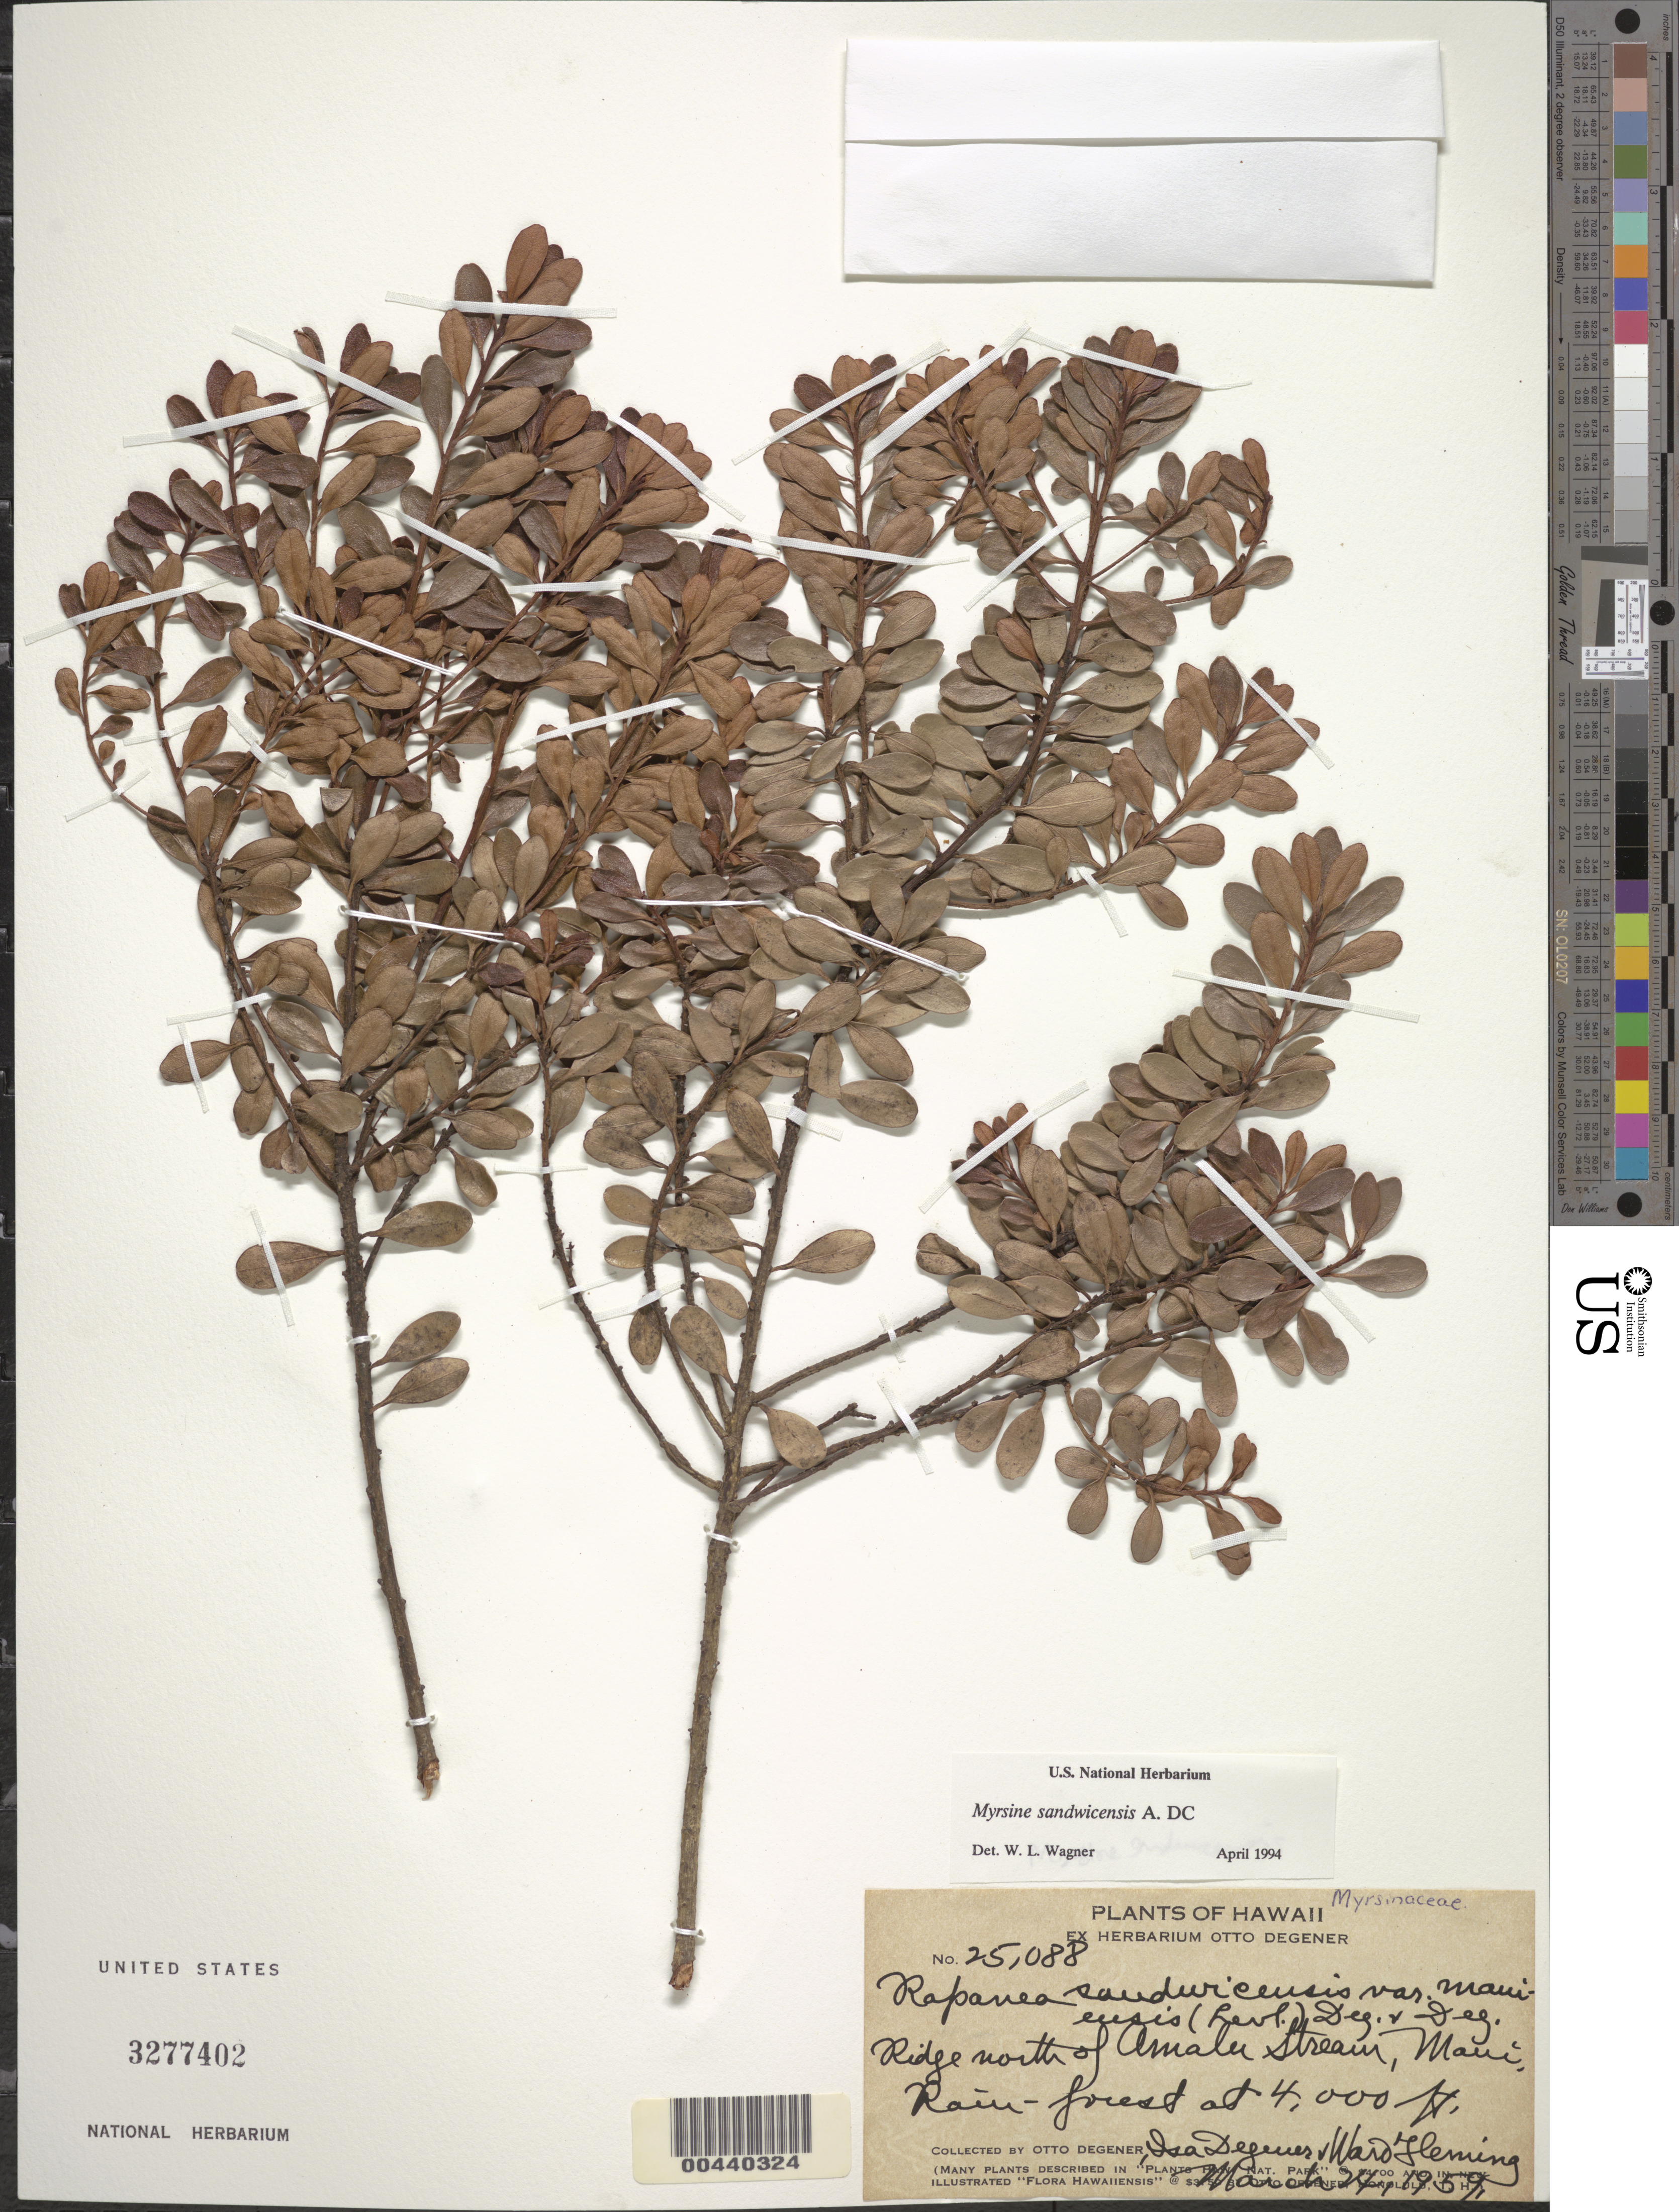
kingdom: Plantae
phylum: Tracheophyta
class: Magnoliopsida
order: Ericales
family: Primulaceae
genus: Myrsine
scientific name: Myrsine sandwicensis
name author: A. DC.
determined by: Wagner, W. L., (BOT), Smithsonian Institution - National Museum of Natural History (UNITED STATES)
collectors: O. Degener, I. Degener & W. Fleming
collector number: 25088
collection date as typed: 24 Mar 1959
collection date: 1959-03-24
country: United States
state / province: Hawaii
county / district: Maui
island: Maui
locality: Ridge N of Amalu Stream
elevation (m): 1219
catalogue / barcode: US 3277402